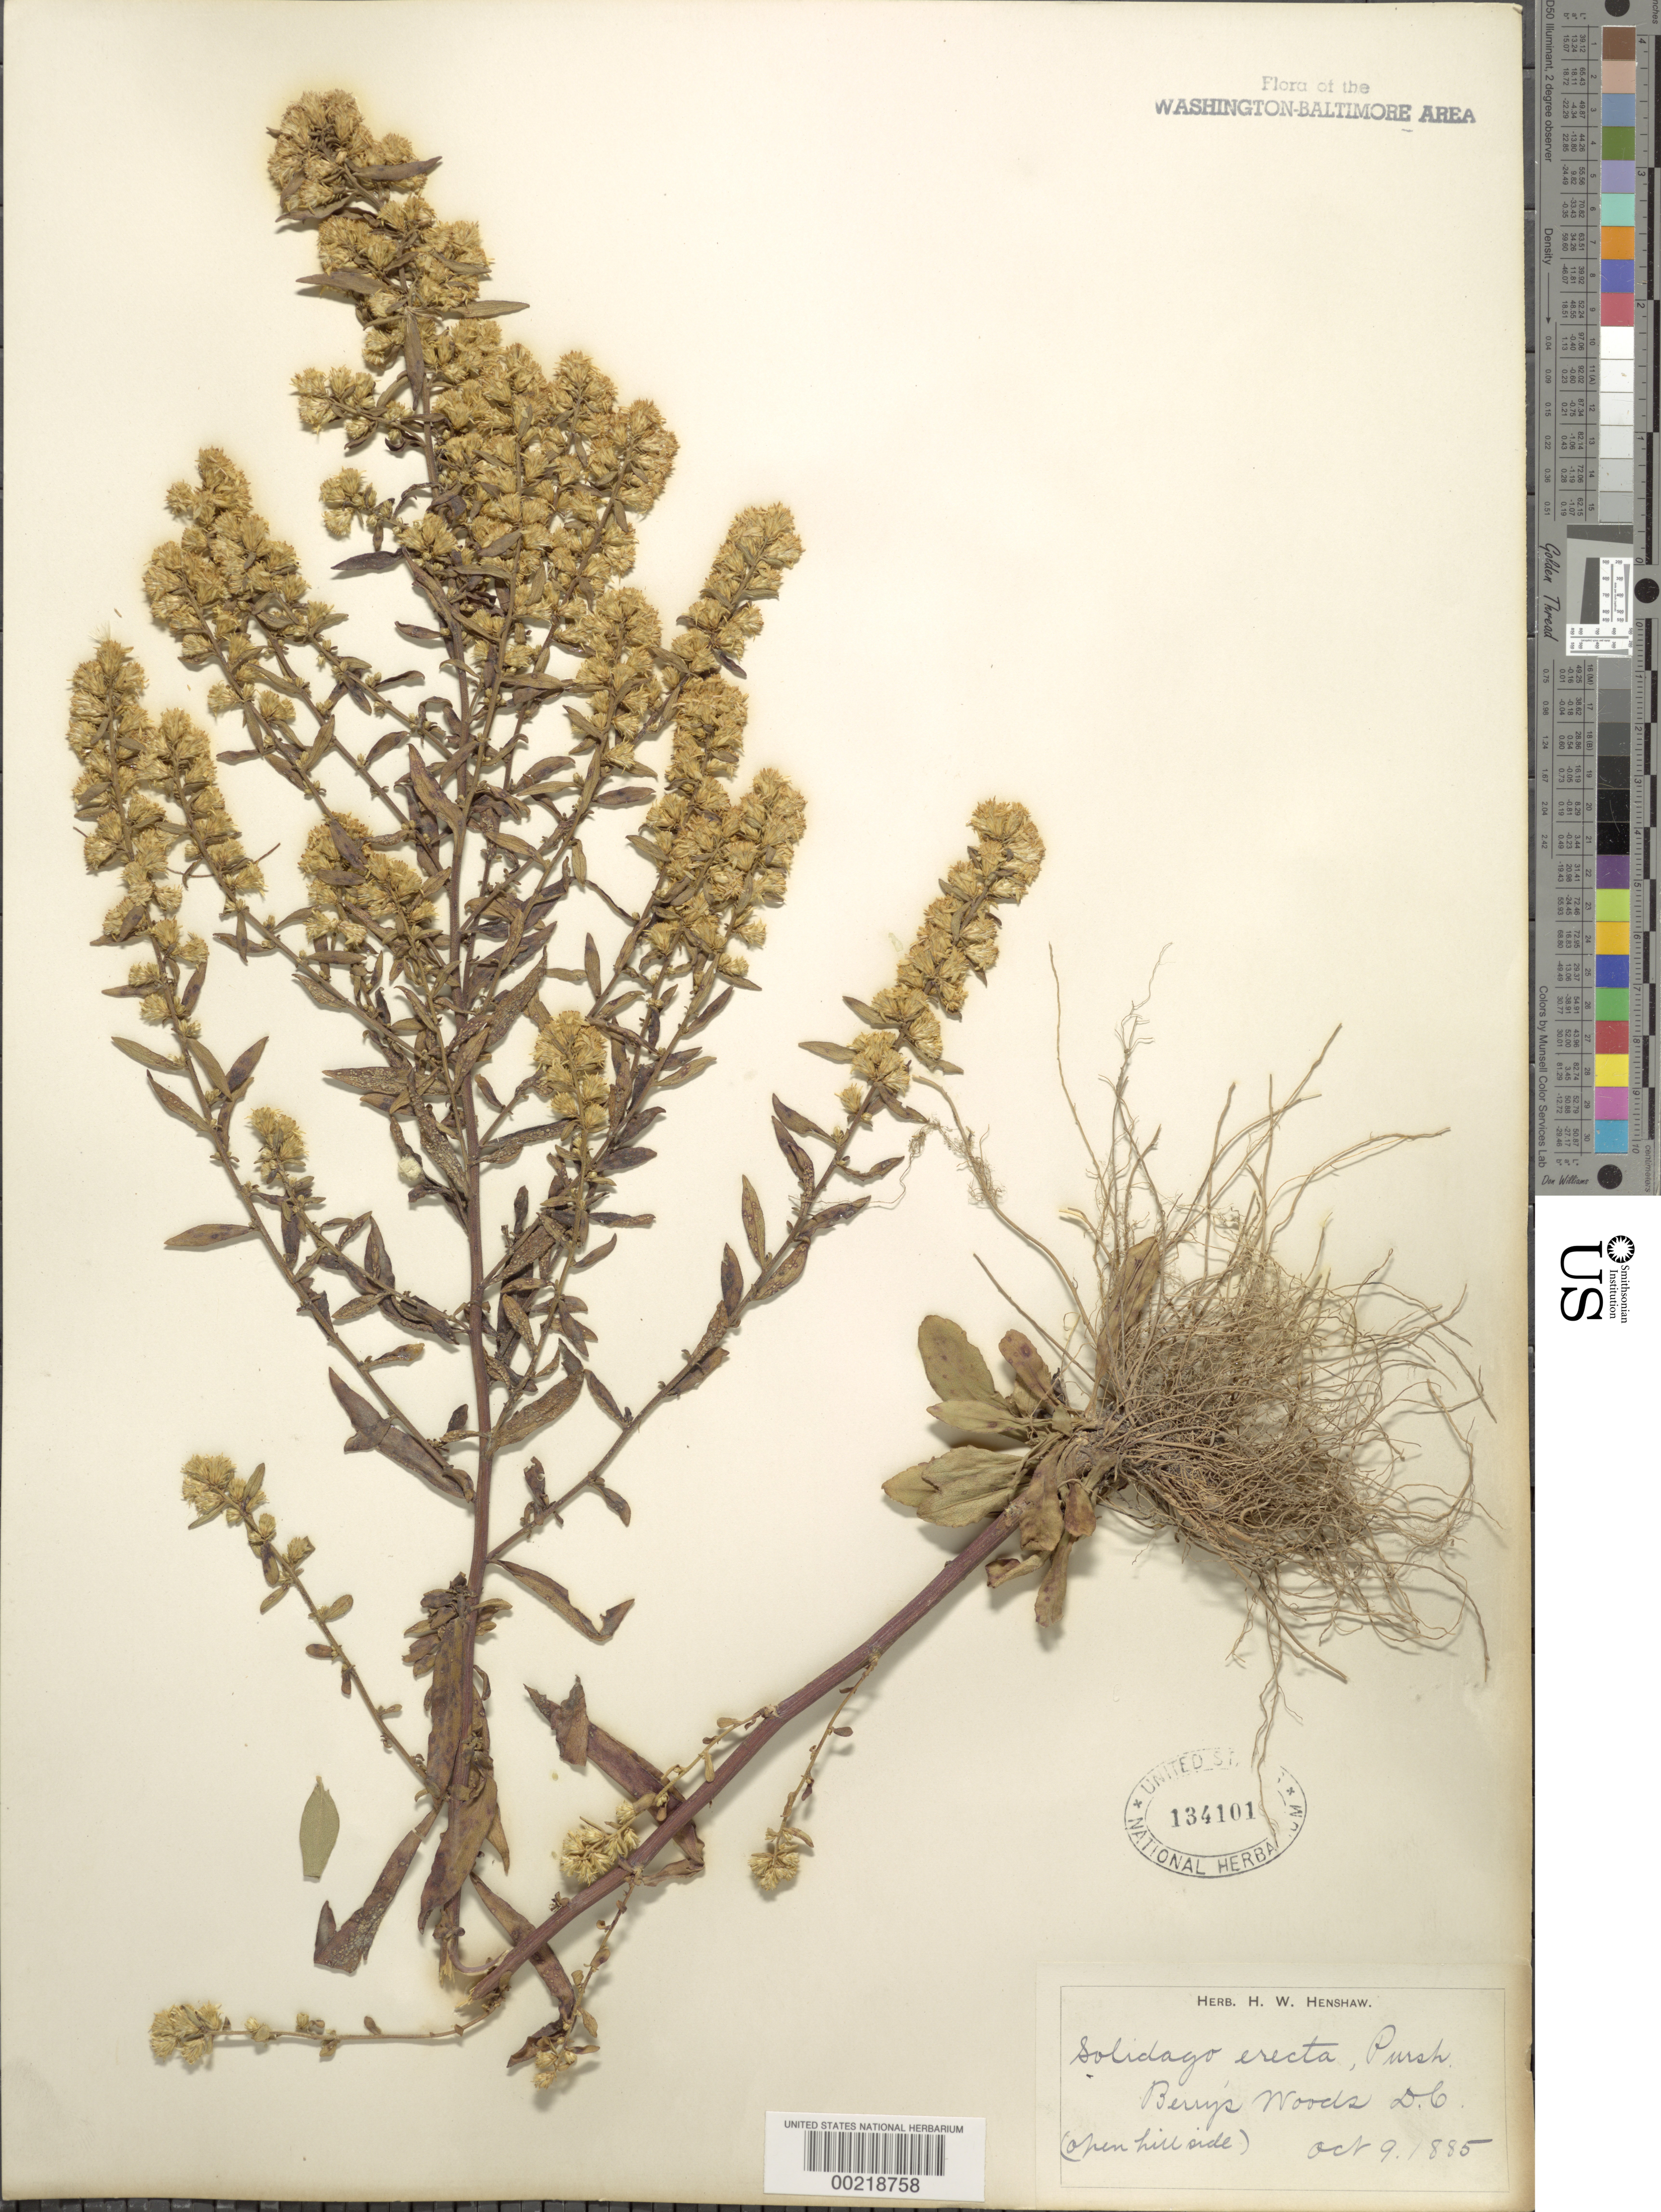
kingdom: Plantae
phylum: Tracheophyta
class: Magnoliopsida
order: Asterales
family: Asteraceae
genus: Solidago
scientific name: Solidago erecta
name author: Pursh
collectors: H. Henshaw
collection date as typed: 09 Oct 1885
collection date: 1885-10-09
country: United States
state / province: District of Columbia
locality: Berrys Woods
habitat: Open hillside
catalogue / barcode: US 134101